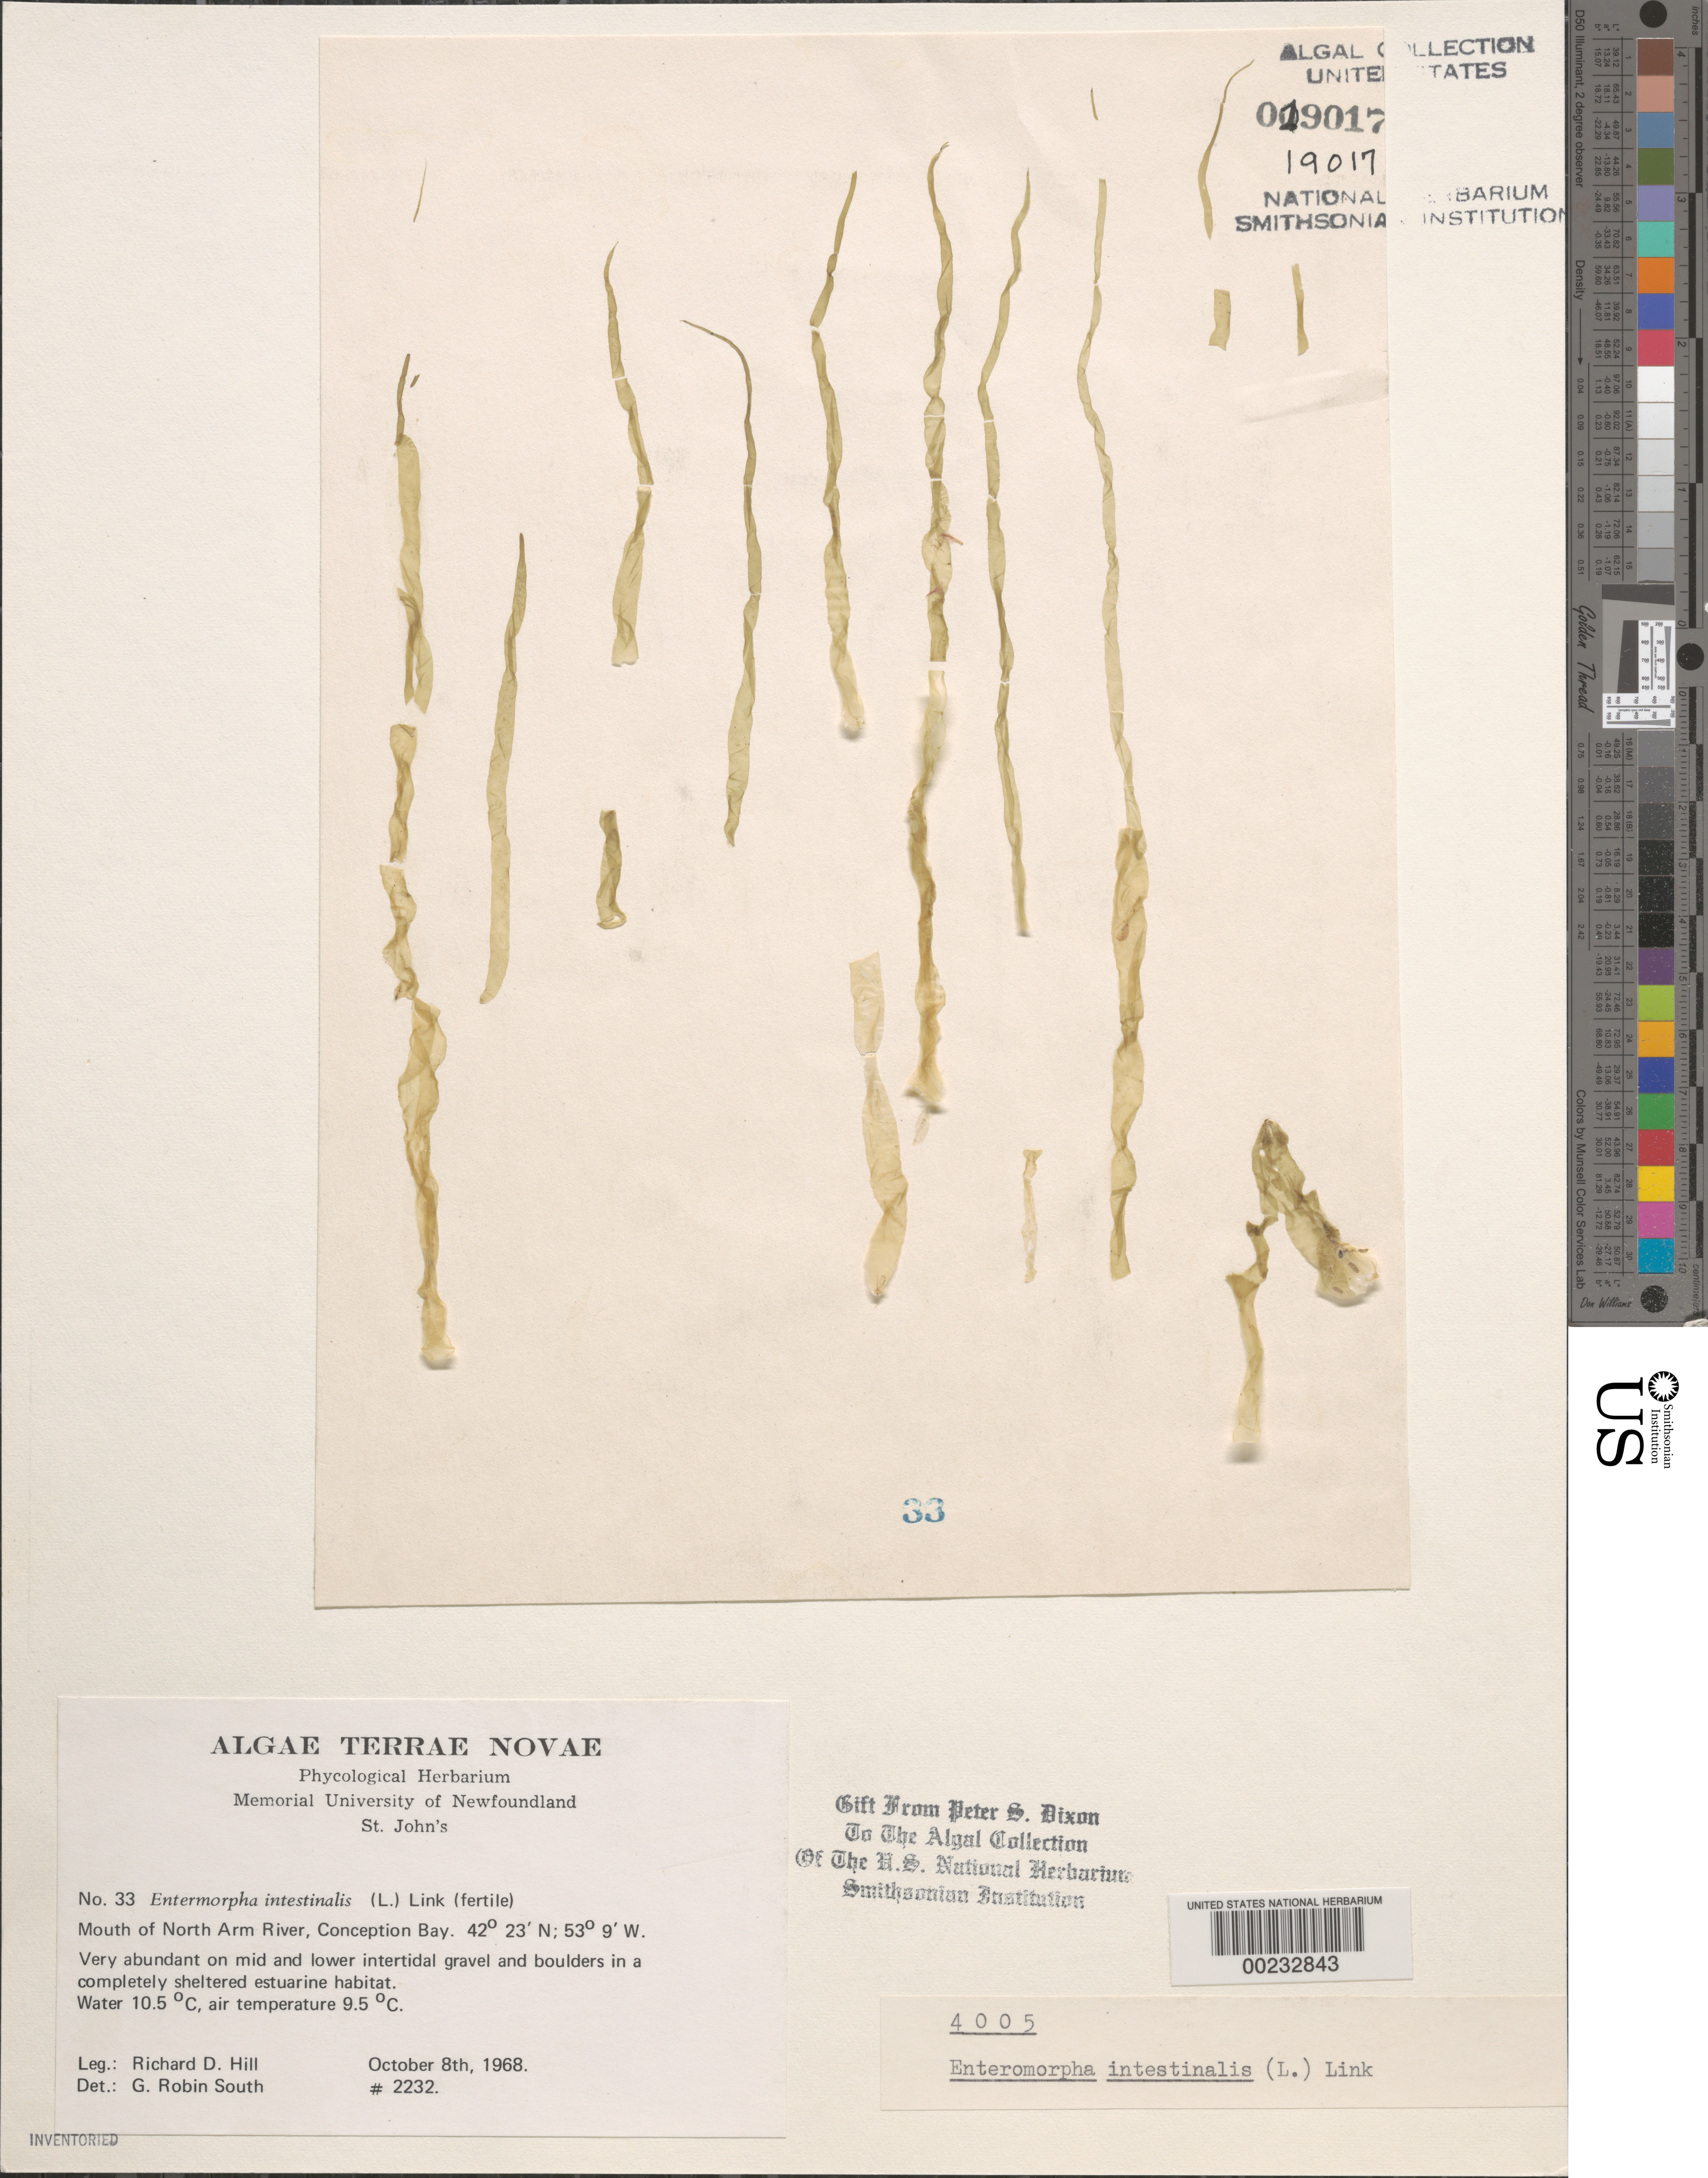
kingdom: Plantae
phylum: Chlorophyta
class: Ulvophyceae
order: Ulvales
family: Ulvaceae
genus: Ulva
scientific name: Ulva intestinalis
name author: L.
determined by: Algae name updating Project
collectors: R. D. Hill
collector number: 2232 & PSD 4005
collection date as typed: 08 Oct 1968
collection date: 1968-10-08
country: Canada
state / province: Newfoundland and Labrador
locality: North Arm River mouth, Conception Bay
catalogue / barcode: US 19017